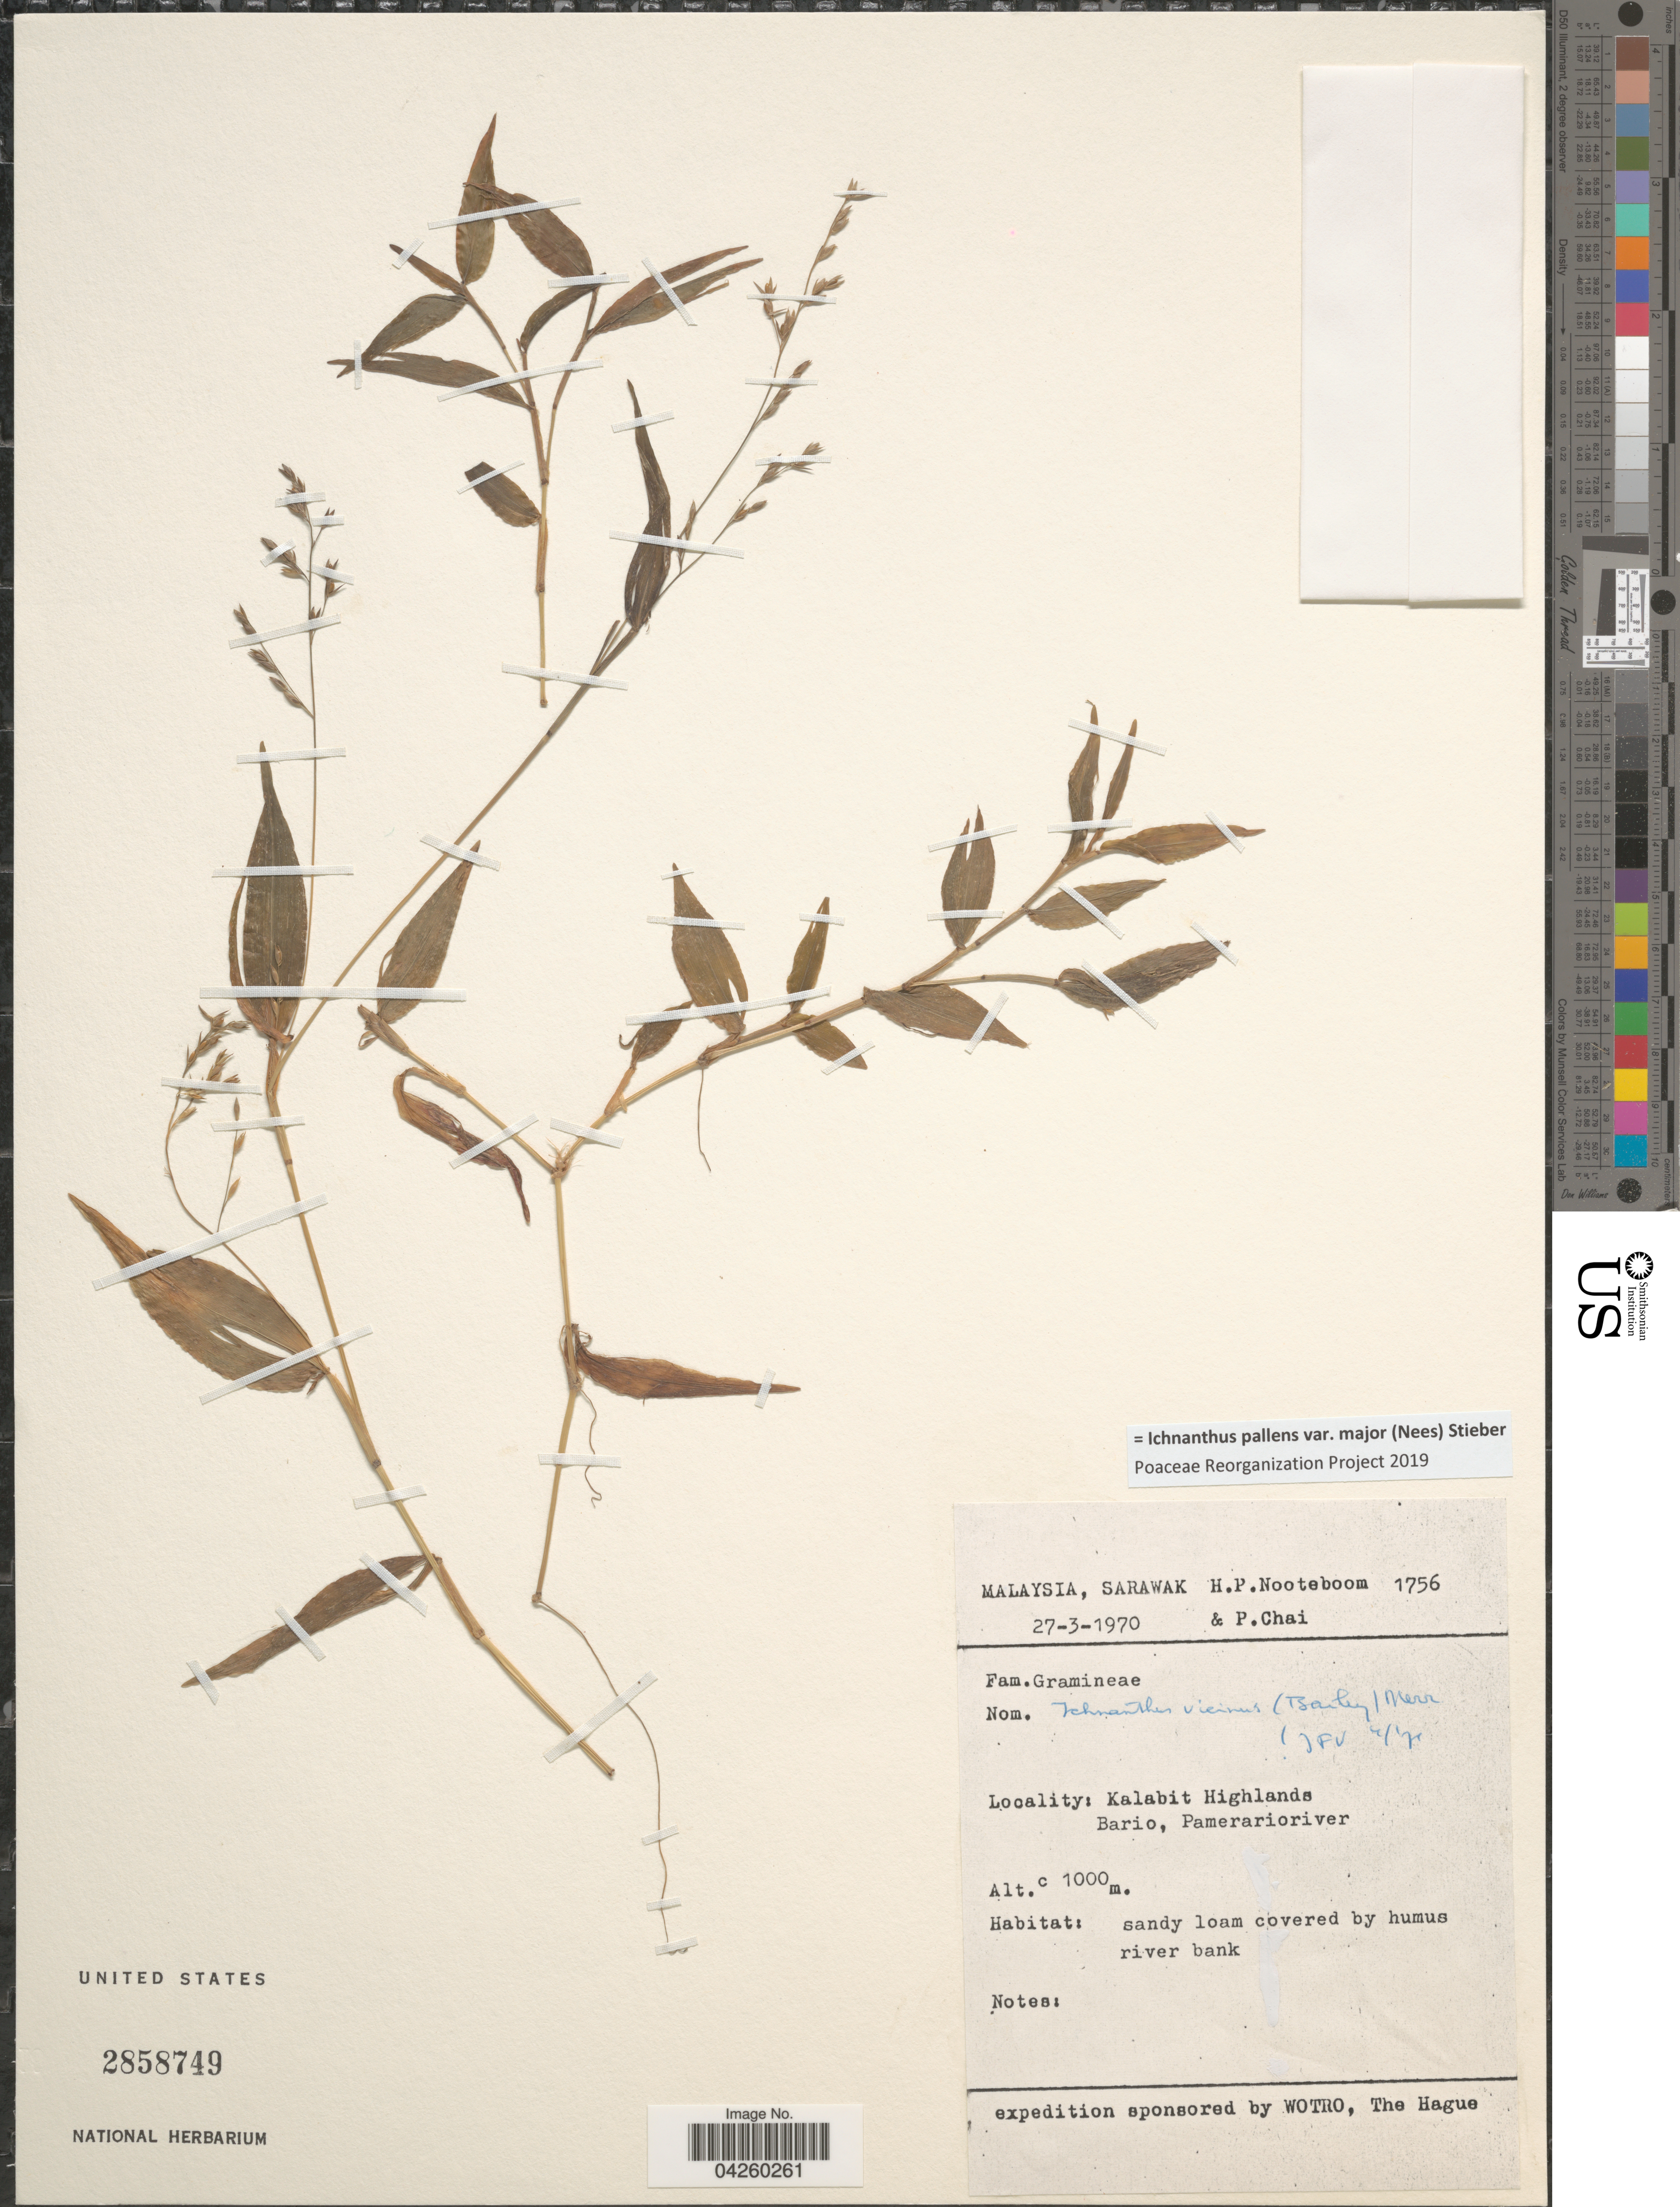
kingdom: Plantae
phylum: Tracheophyta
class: Liliopsida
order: Poales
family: Poaceae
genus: Ichnanthus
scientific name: Ichnanthus pallens var. major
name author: (Nees) Stieber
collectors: H. P. Nooteboom & P. Chai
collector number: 1756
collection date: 1970-03-27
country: Malaysia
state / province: Sarawak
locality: Kalabit Highlands. Bario, Pamerarioriver.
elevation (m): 1000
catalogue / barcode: US 2858749